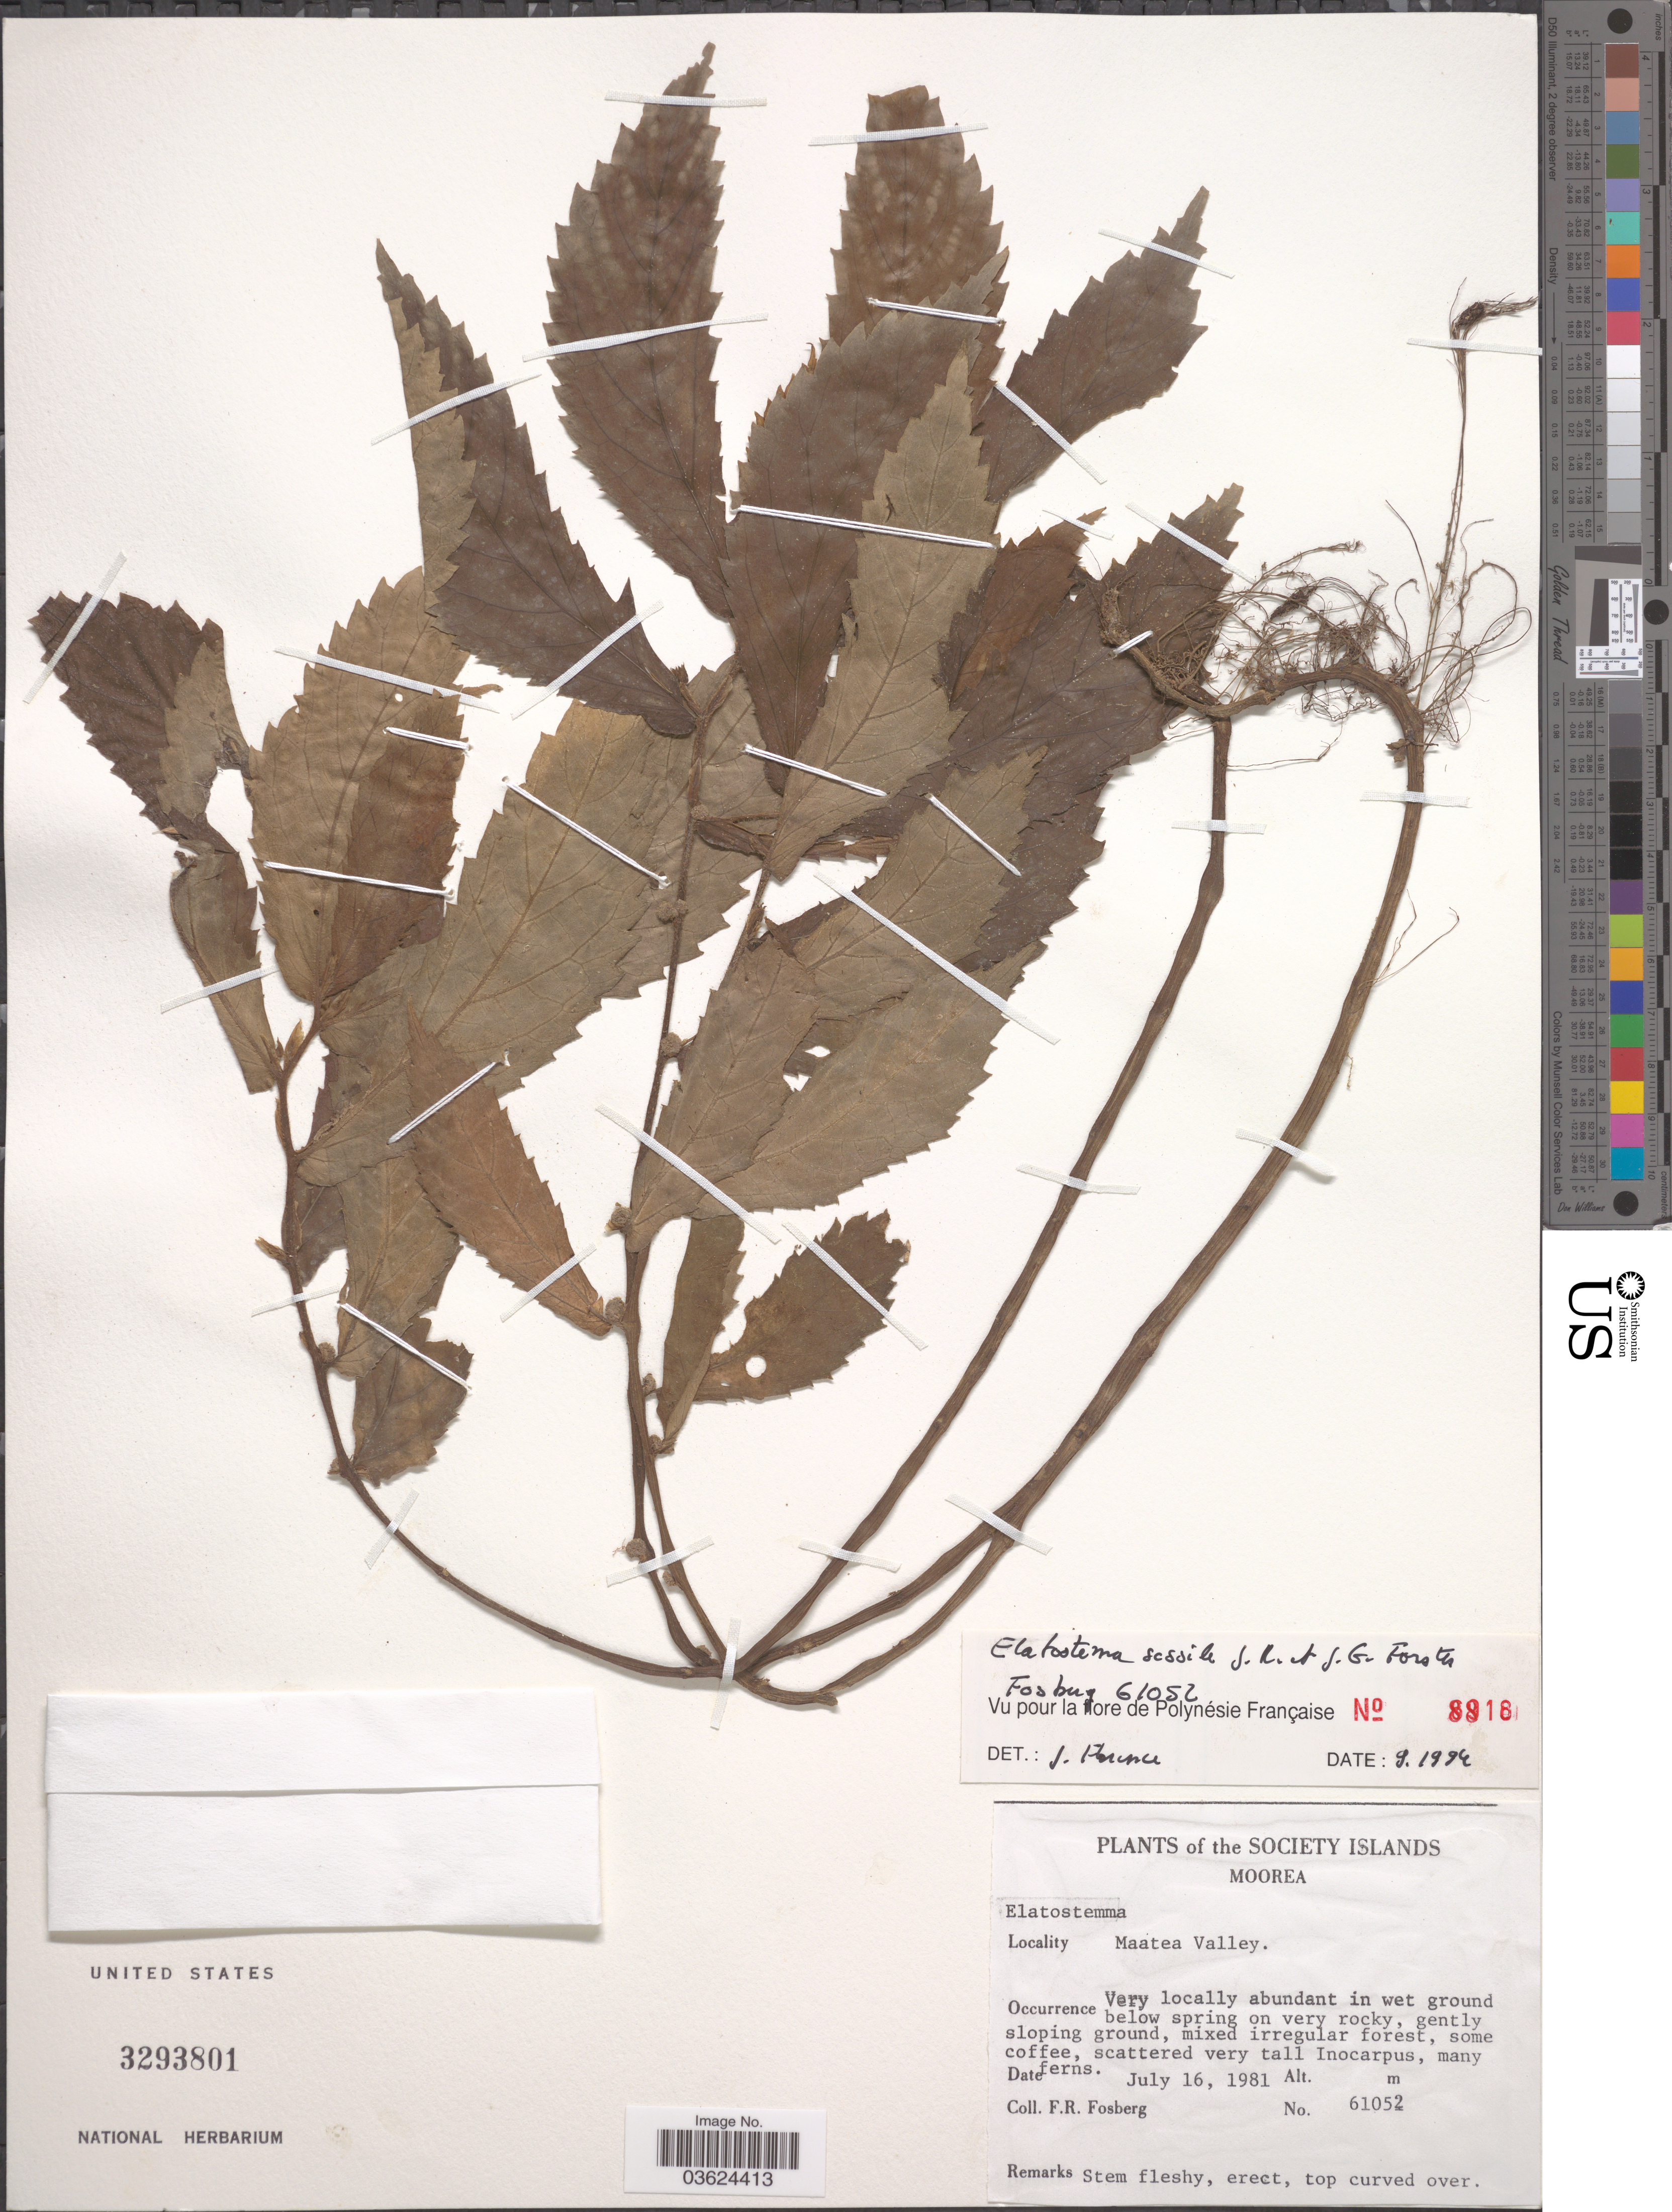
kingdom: Plantae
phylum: Tracheophyta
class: Magnoliopsida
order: Rosales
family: Urticaceae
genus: Elatostema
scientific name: Elatostema sessile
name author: J.R. Forst. & G. Forst.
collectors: F. R. Fosberg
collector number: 61052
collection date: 1981-07-16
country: French Polynesia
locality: The Society Islands, Moorea. Maatea Valley.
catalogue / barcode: US 3293801